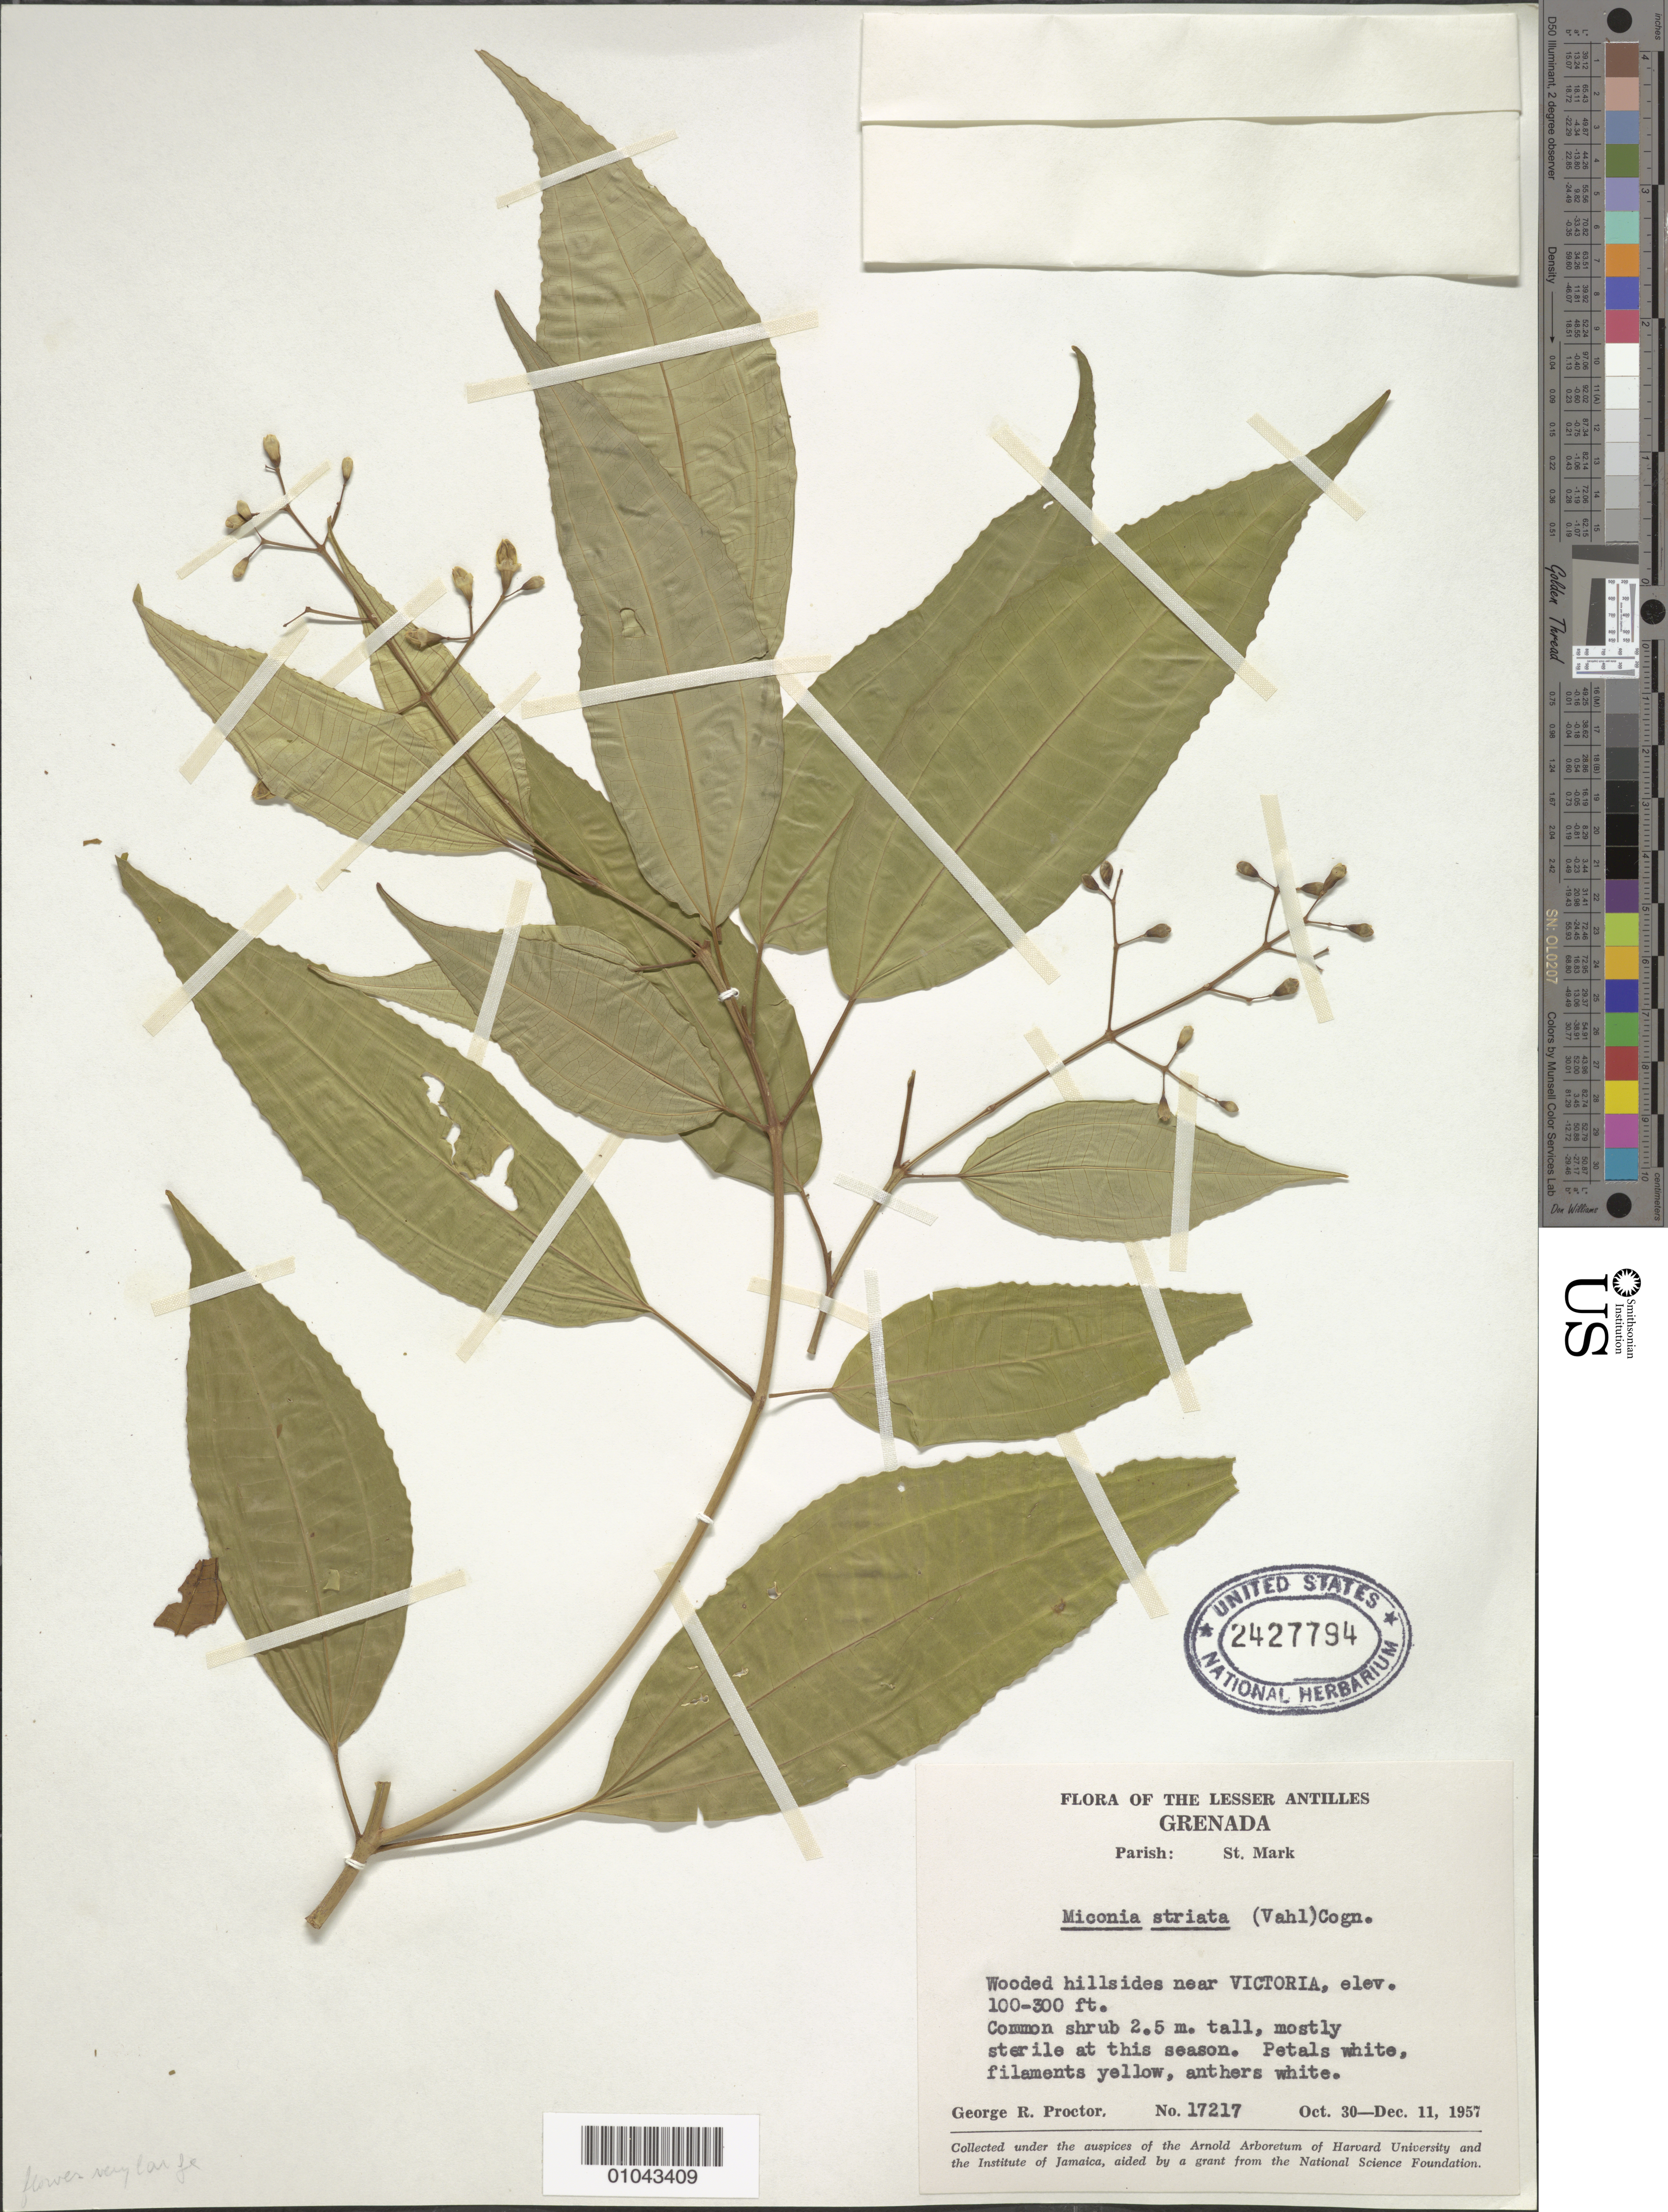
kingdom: Plantae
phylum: Tracheophyta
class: Magnoliopsida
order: Myrtales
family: Melastomataceae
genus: Miconia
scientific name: Miconia striata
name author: (Vahl) Cogn.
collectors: G. R. Proctor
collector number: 17217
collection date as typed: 30 Oct 1957 to 11 Dec 1957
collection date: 1957-10-30/1957-12-11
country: Grenada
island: Grenada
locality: Victoria, near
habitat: Wooded hillsides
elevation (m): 30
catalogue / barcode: US 2427794